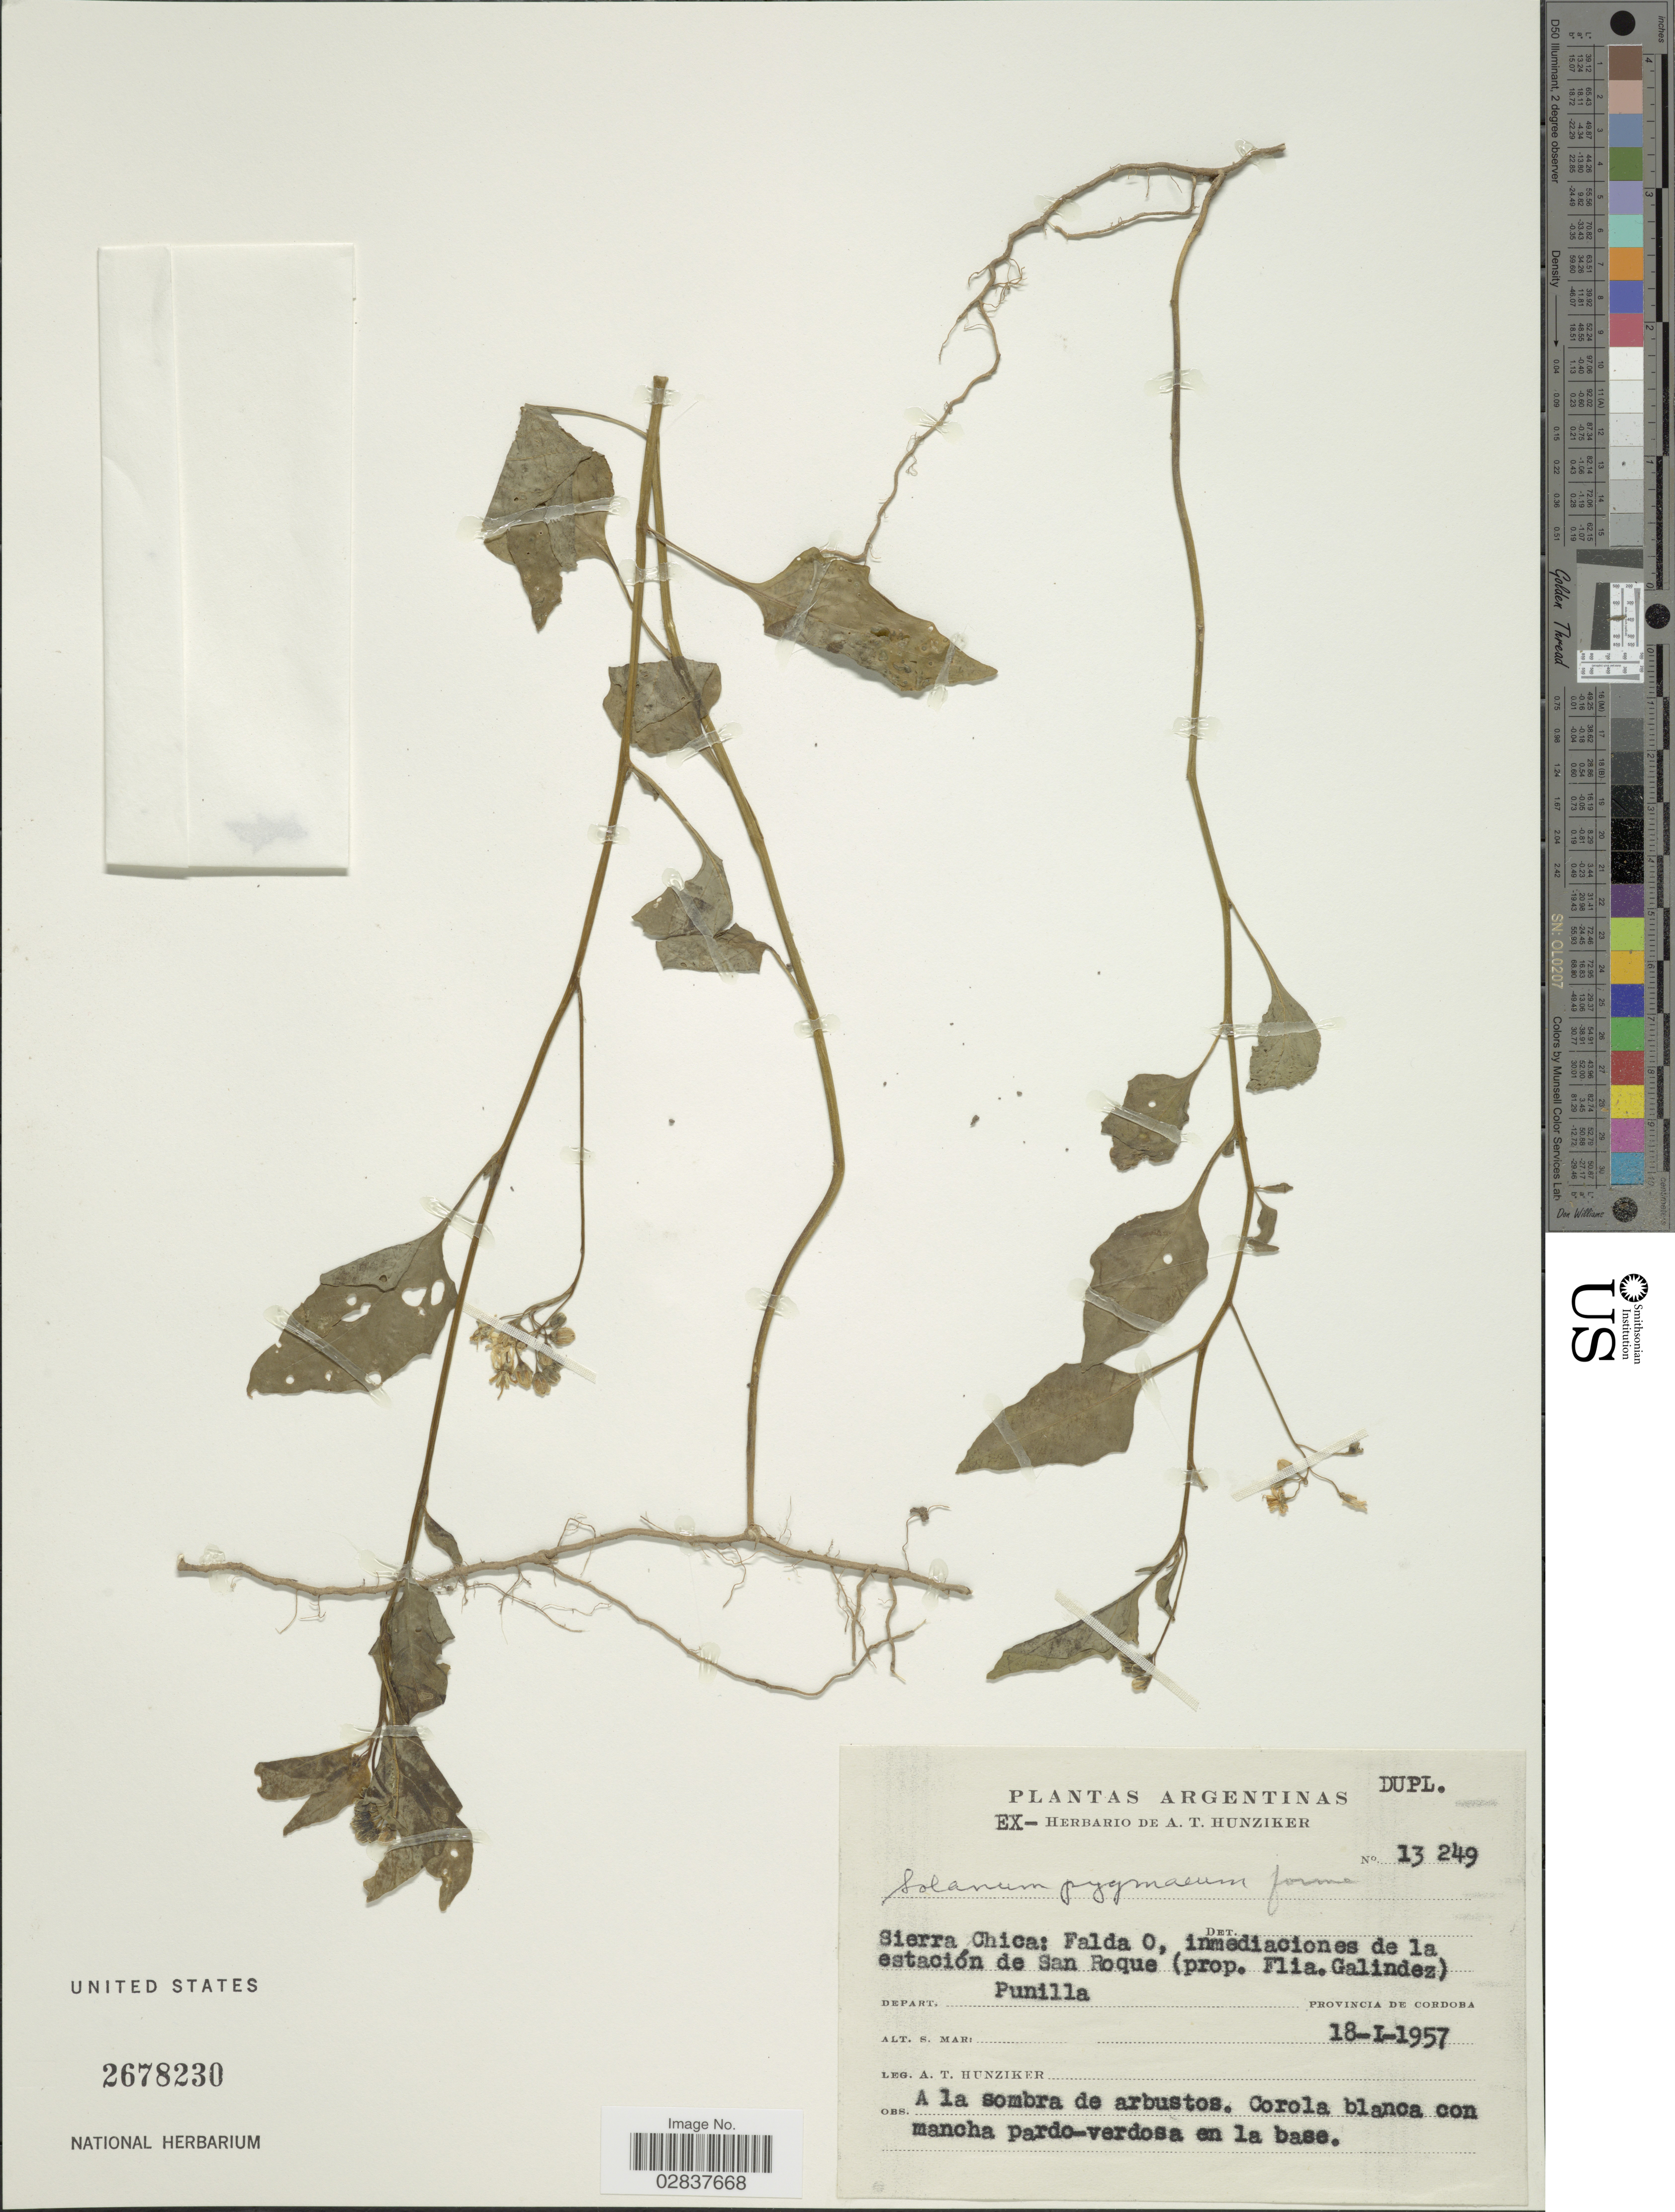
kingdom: Plantae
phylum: Tracheophyta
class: Magnoliopsida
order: Solanales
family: Solanaceae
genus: Solanum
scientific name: Solanum molestum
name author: Brandegee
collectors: A. T. Hunziker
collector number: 13249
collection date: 1957-01-18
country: Argentina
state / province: Cordoba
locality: Sierra Chica: Falda O, inmediaciones de la estación de San Roque (prop. Flia. Galindez). Depart. Punilla.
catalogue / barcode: US 2678230